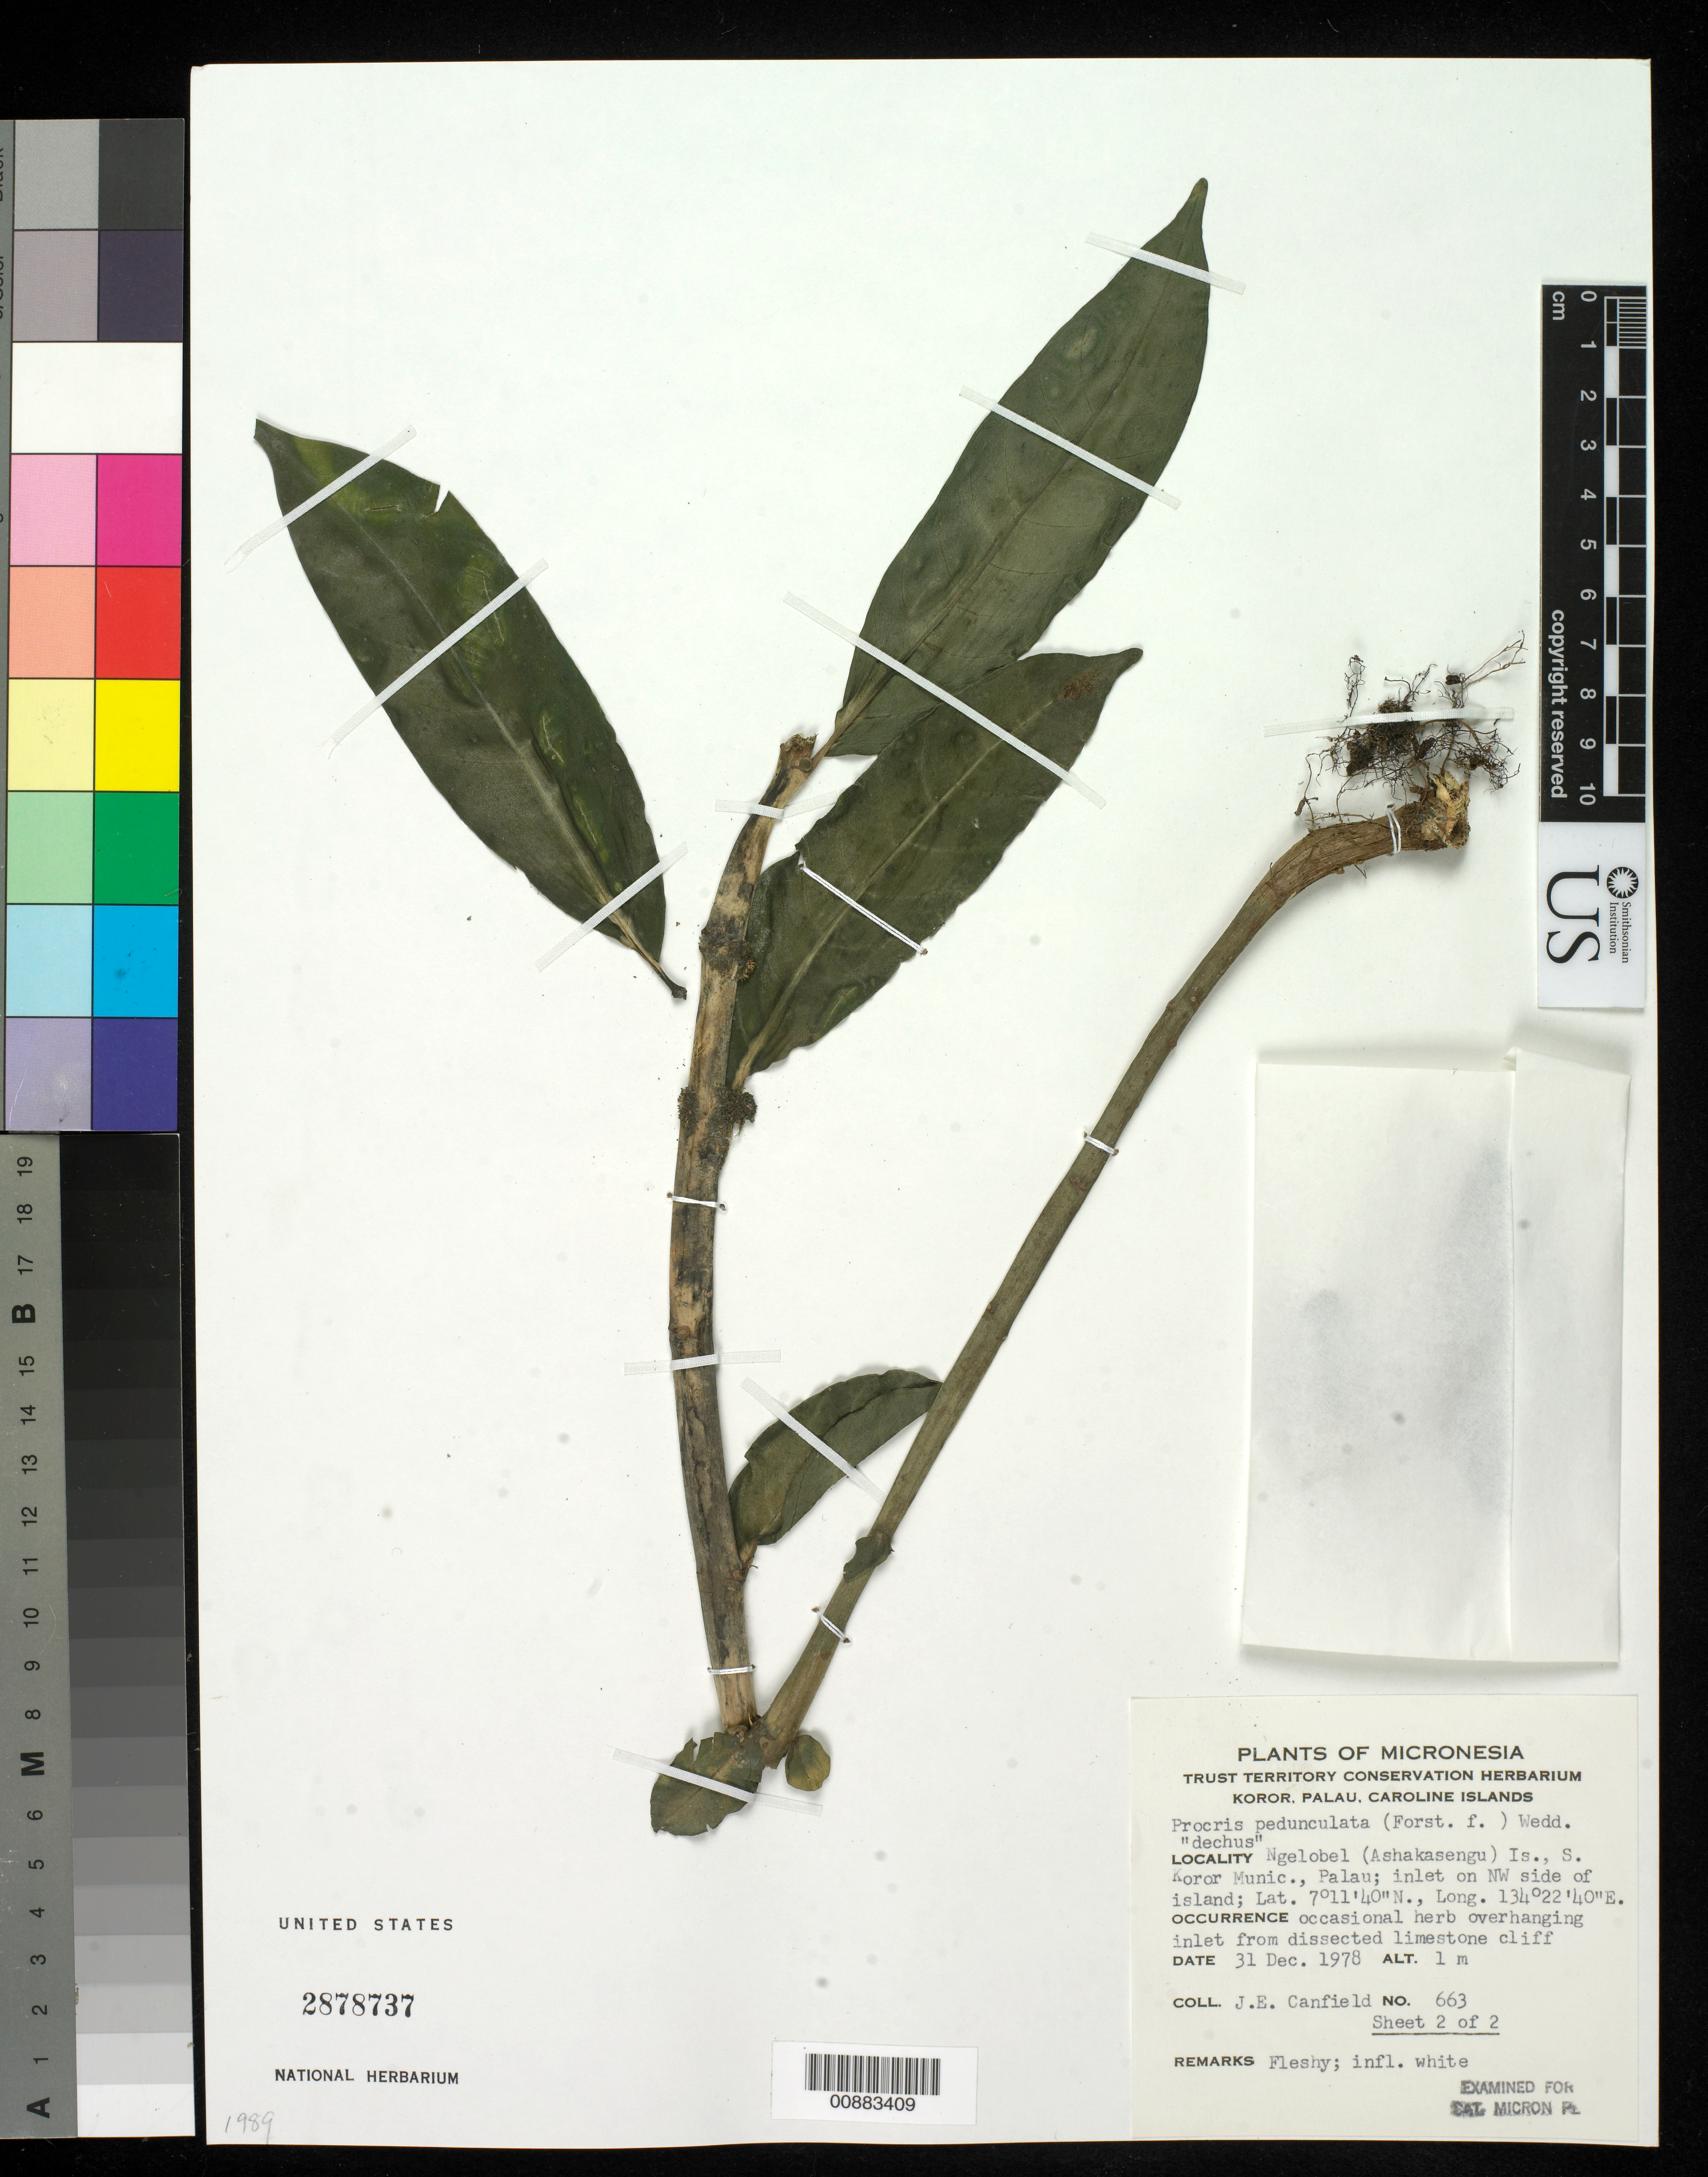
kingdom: Plantae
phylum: Tracheophyta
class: Magnoliopsida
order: Rosales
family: Urticaceae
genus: Procris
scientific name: Procris pedunculata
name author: (J.R. Forst. & G. Forst.) Wedd.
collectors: J. E. Canfield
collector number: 663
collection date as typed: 31 Dec 1978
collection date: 1978-12-31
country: Palau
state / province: Koror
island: Ngelobel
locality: Ngelobel Island, South Koror Munic., Palau; inlet on NW side of island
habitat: Overhanging inlet from dissected limestone cliff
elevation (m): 1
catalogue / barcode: US 2878737